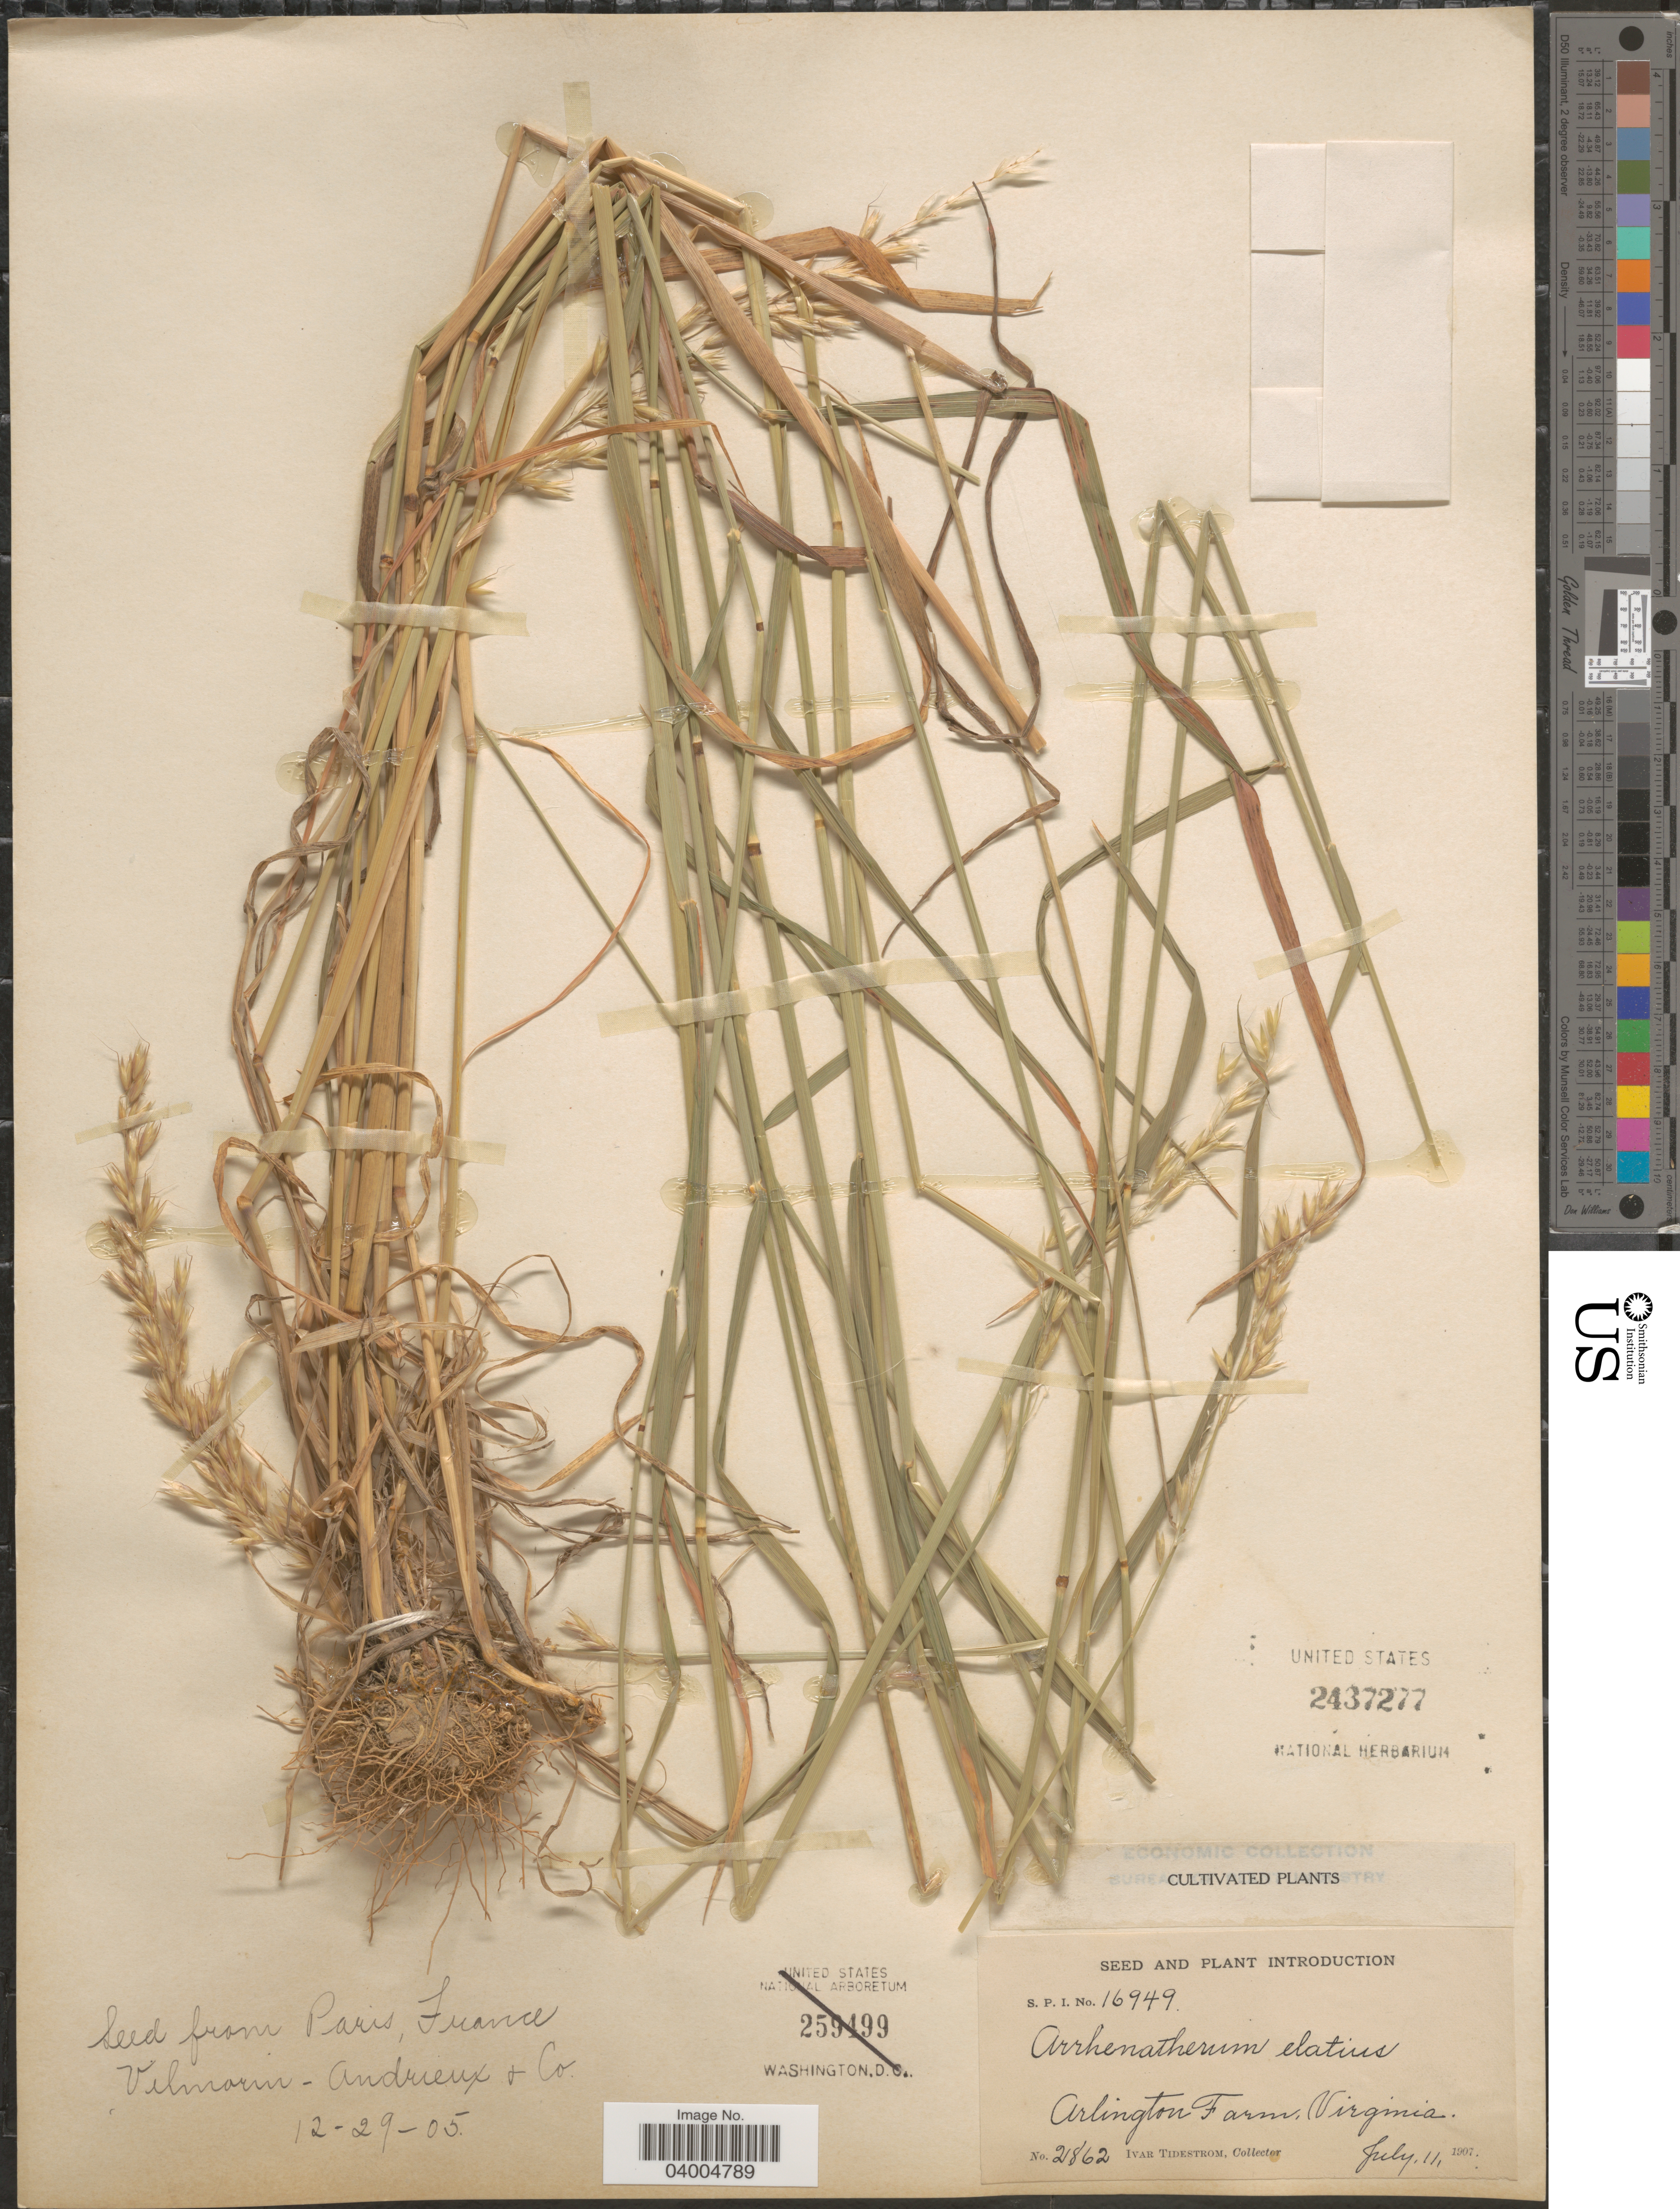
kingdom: Plantae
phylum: Tracheophyta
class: Liliopsida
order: Poales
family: Poaceae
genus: Arrhenatherum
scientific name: Arrhenatherum elatius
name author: (L.) J. Presl & C. Presl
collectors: I. F. Tidestrom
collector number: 2862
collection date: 1907-07-11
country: United States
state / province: Virginia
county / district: Arlington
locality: Arlington Farm.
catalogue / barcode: US 2437277